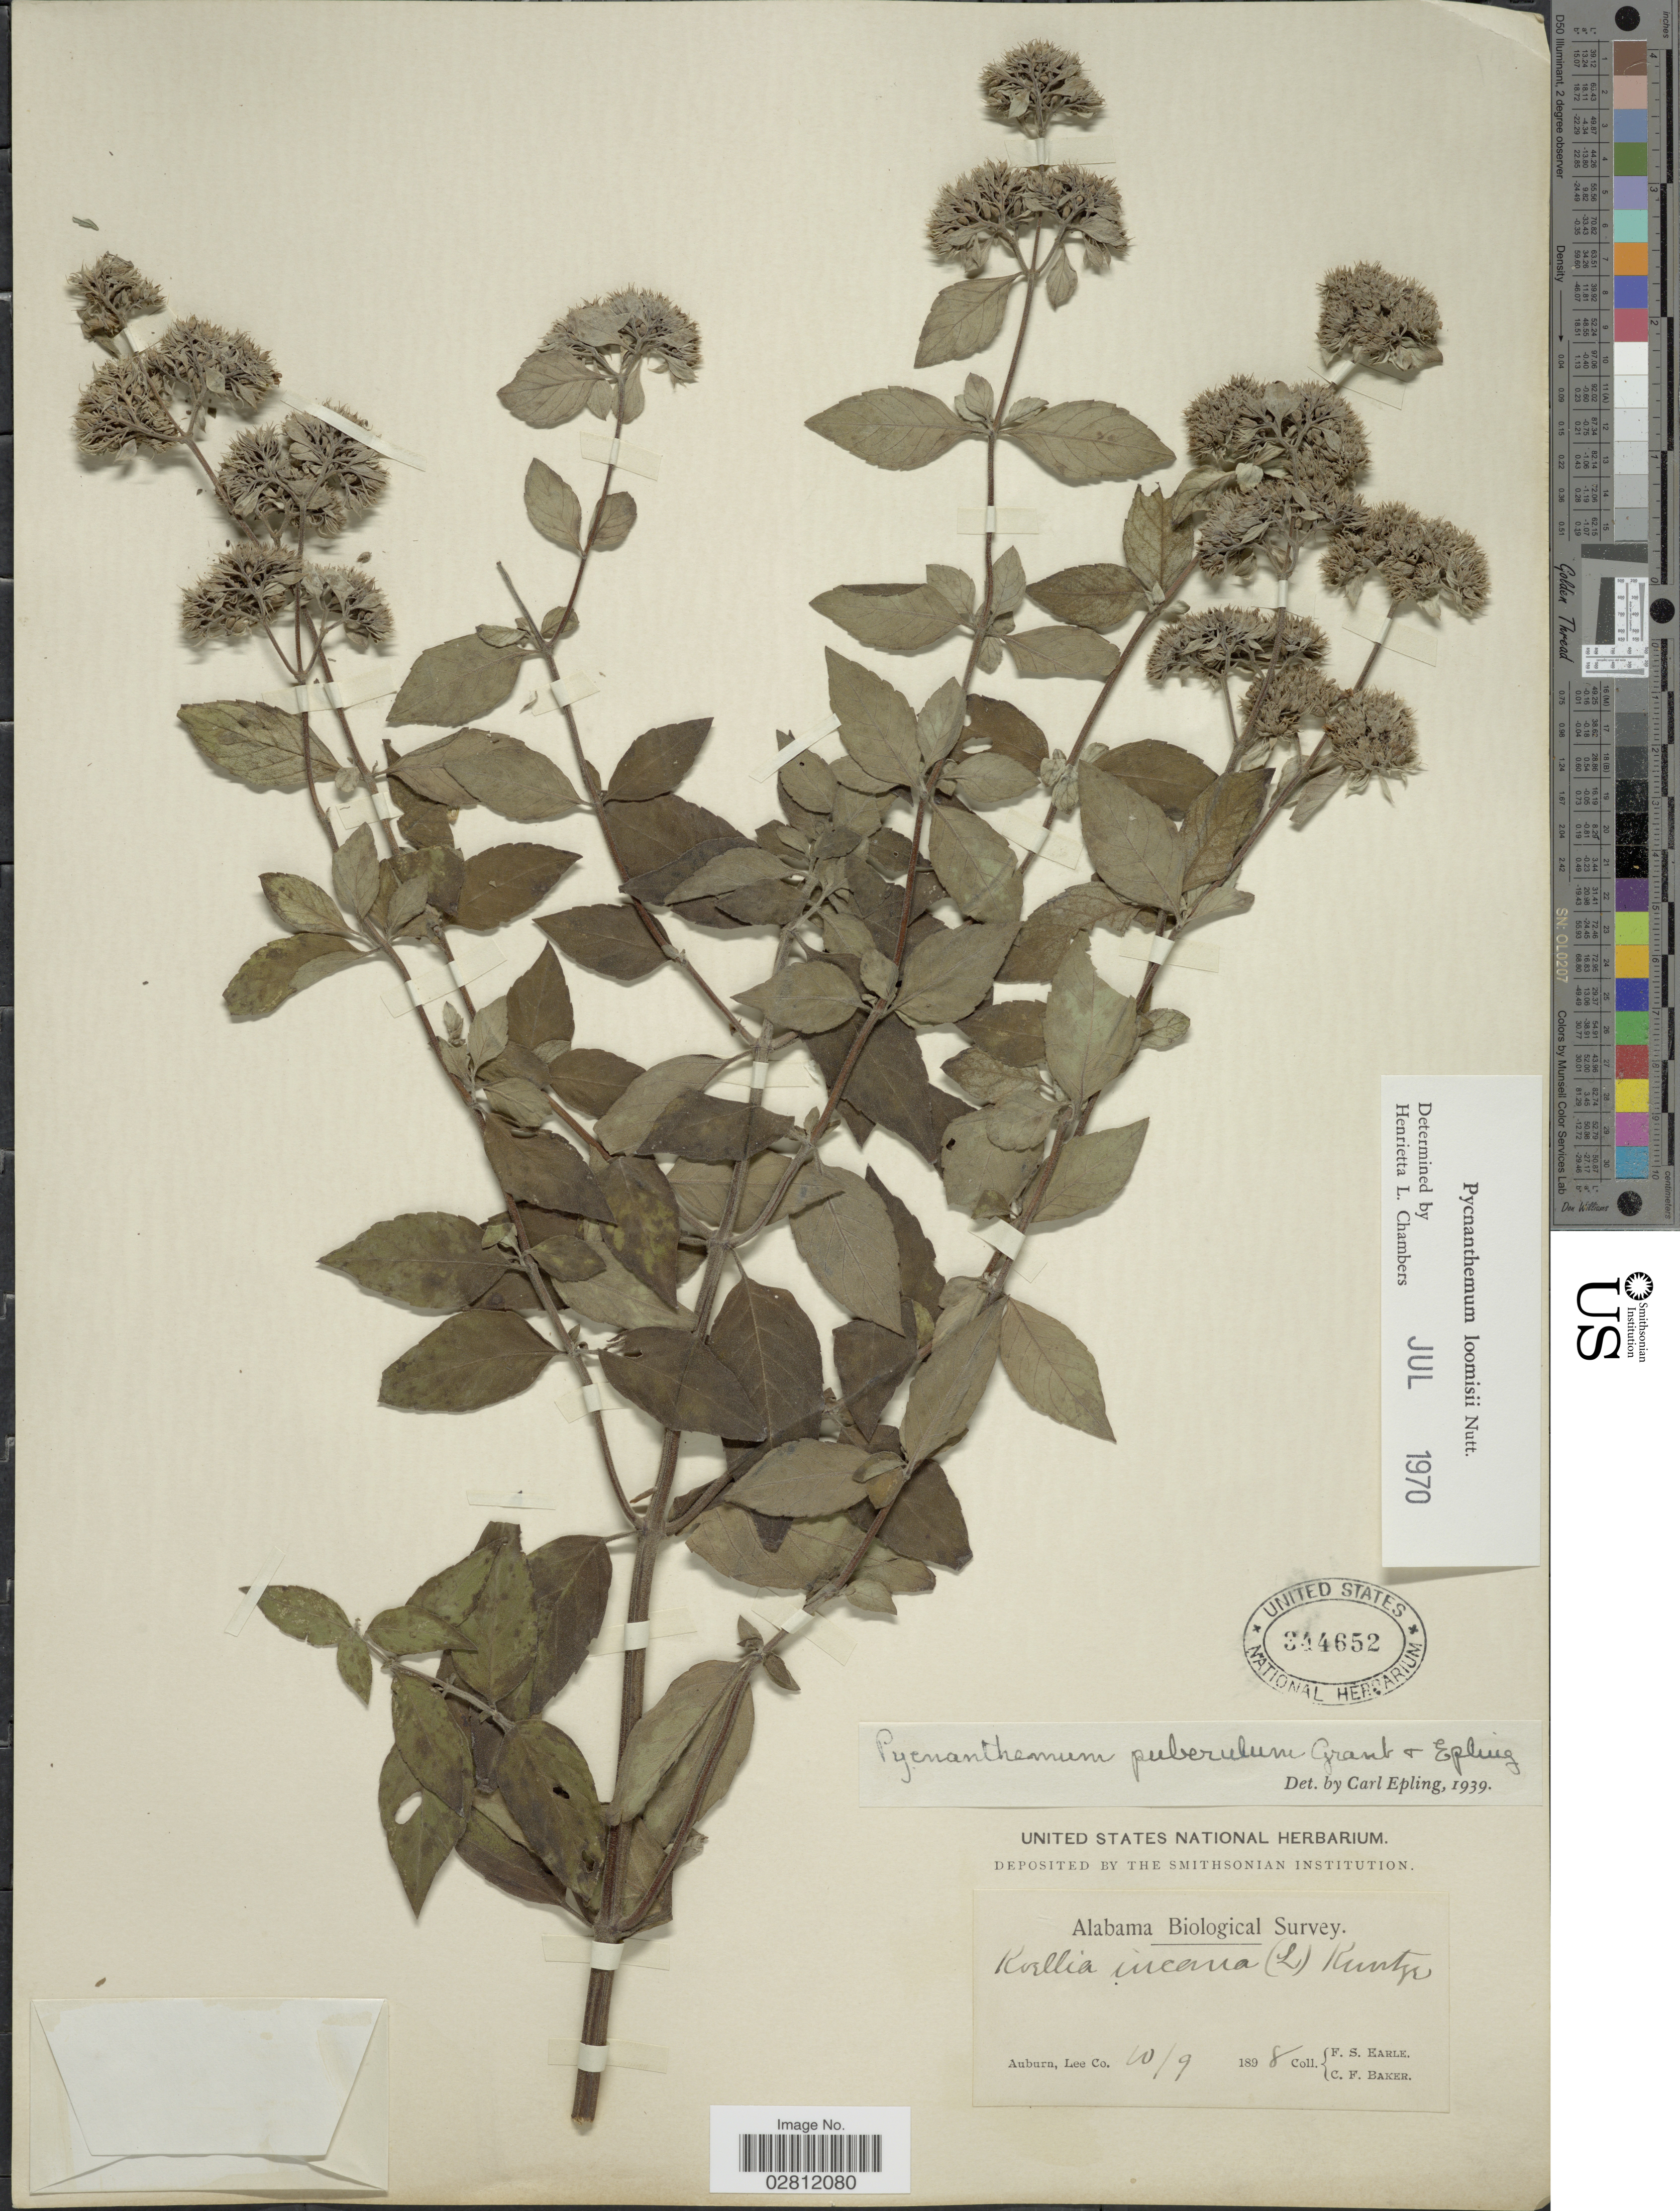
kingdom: Plantae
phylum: Tracheophyta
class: Magnoliopsida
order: Lamiales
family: Lamiaceae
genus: Pycnanthemum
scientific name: Pycnanthemum loomisii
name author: Nutt.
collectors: F. S. Earle & C. F. Baker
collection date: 1898-09-10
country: United States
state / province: Alabama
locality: Auburn, Lee Co.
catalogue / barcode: US 344652